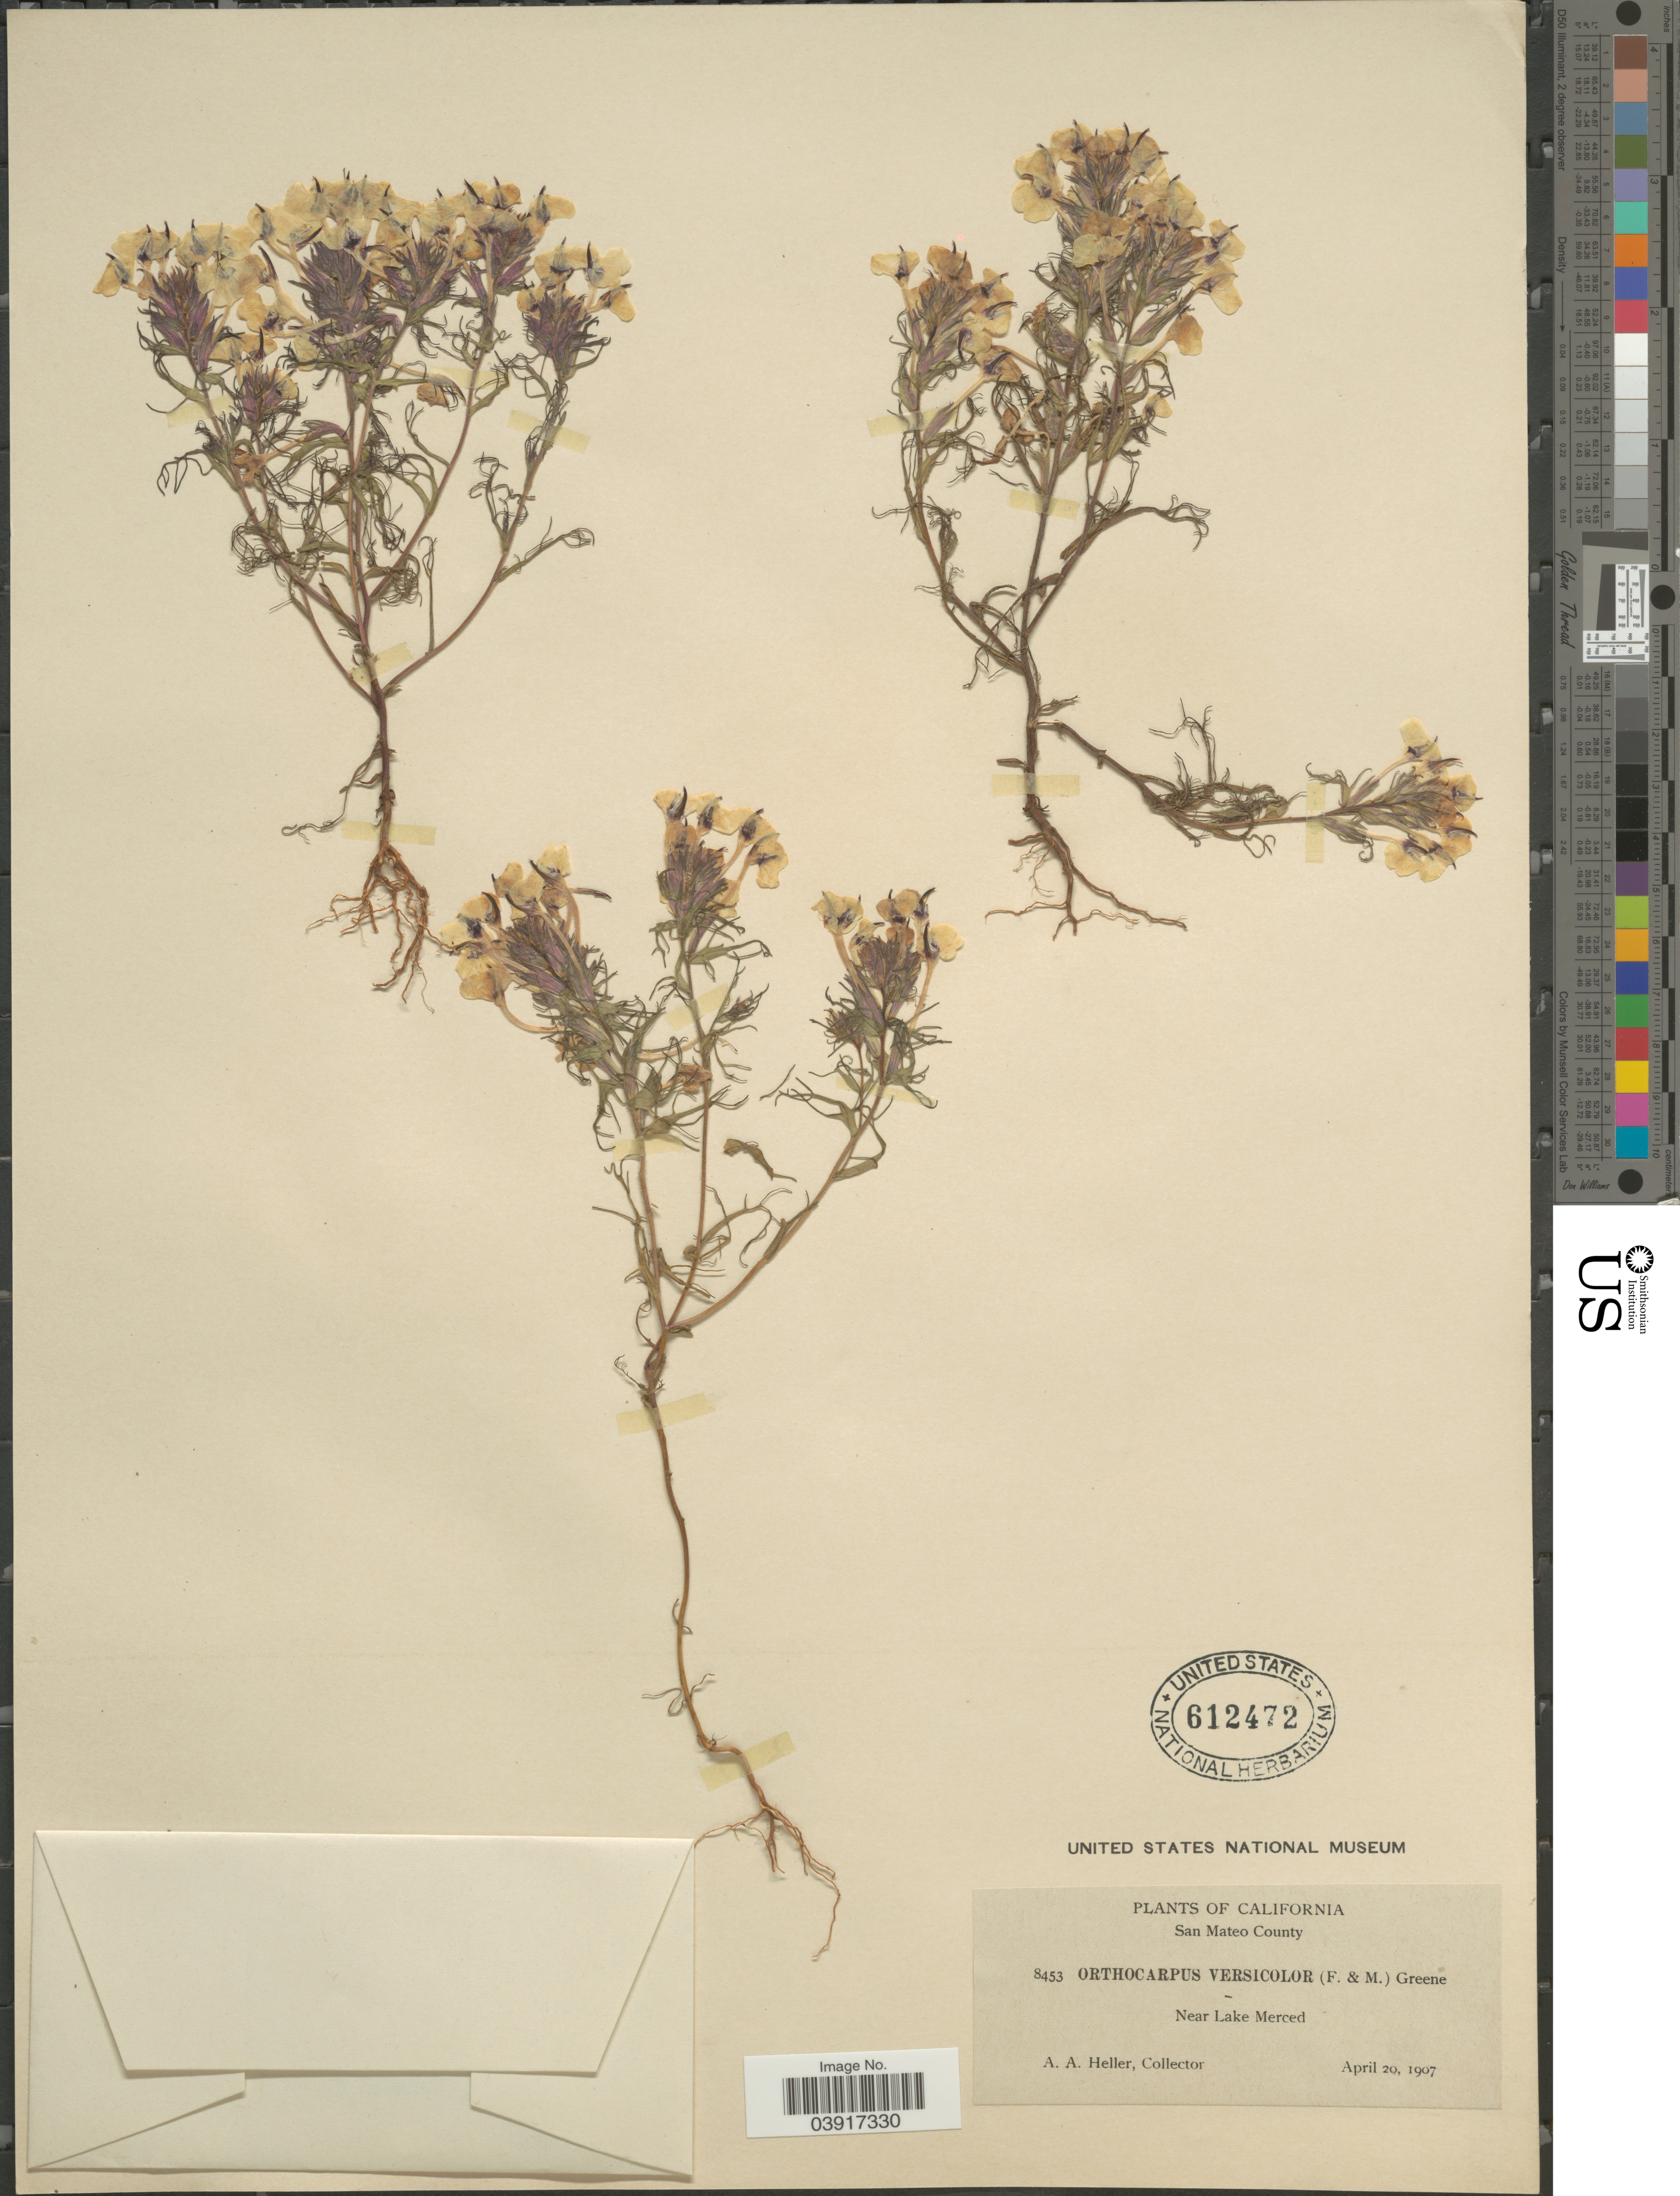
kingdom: Plantae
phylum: Tracheophyta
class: Magnoliopsida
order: Lamiales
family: Orobanchaceae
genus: Orthocarpus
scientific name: Orthocarpus erianthus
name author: Benth.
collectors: A. A. Heller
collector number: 8453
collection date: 1907-04-20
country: United States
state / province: California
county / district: San Mateo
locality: San Mateo County. Near Lake Merced.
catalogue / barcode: US 612472